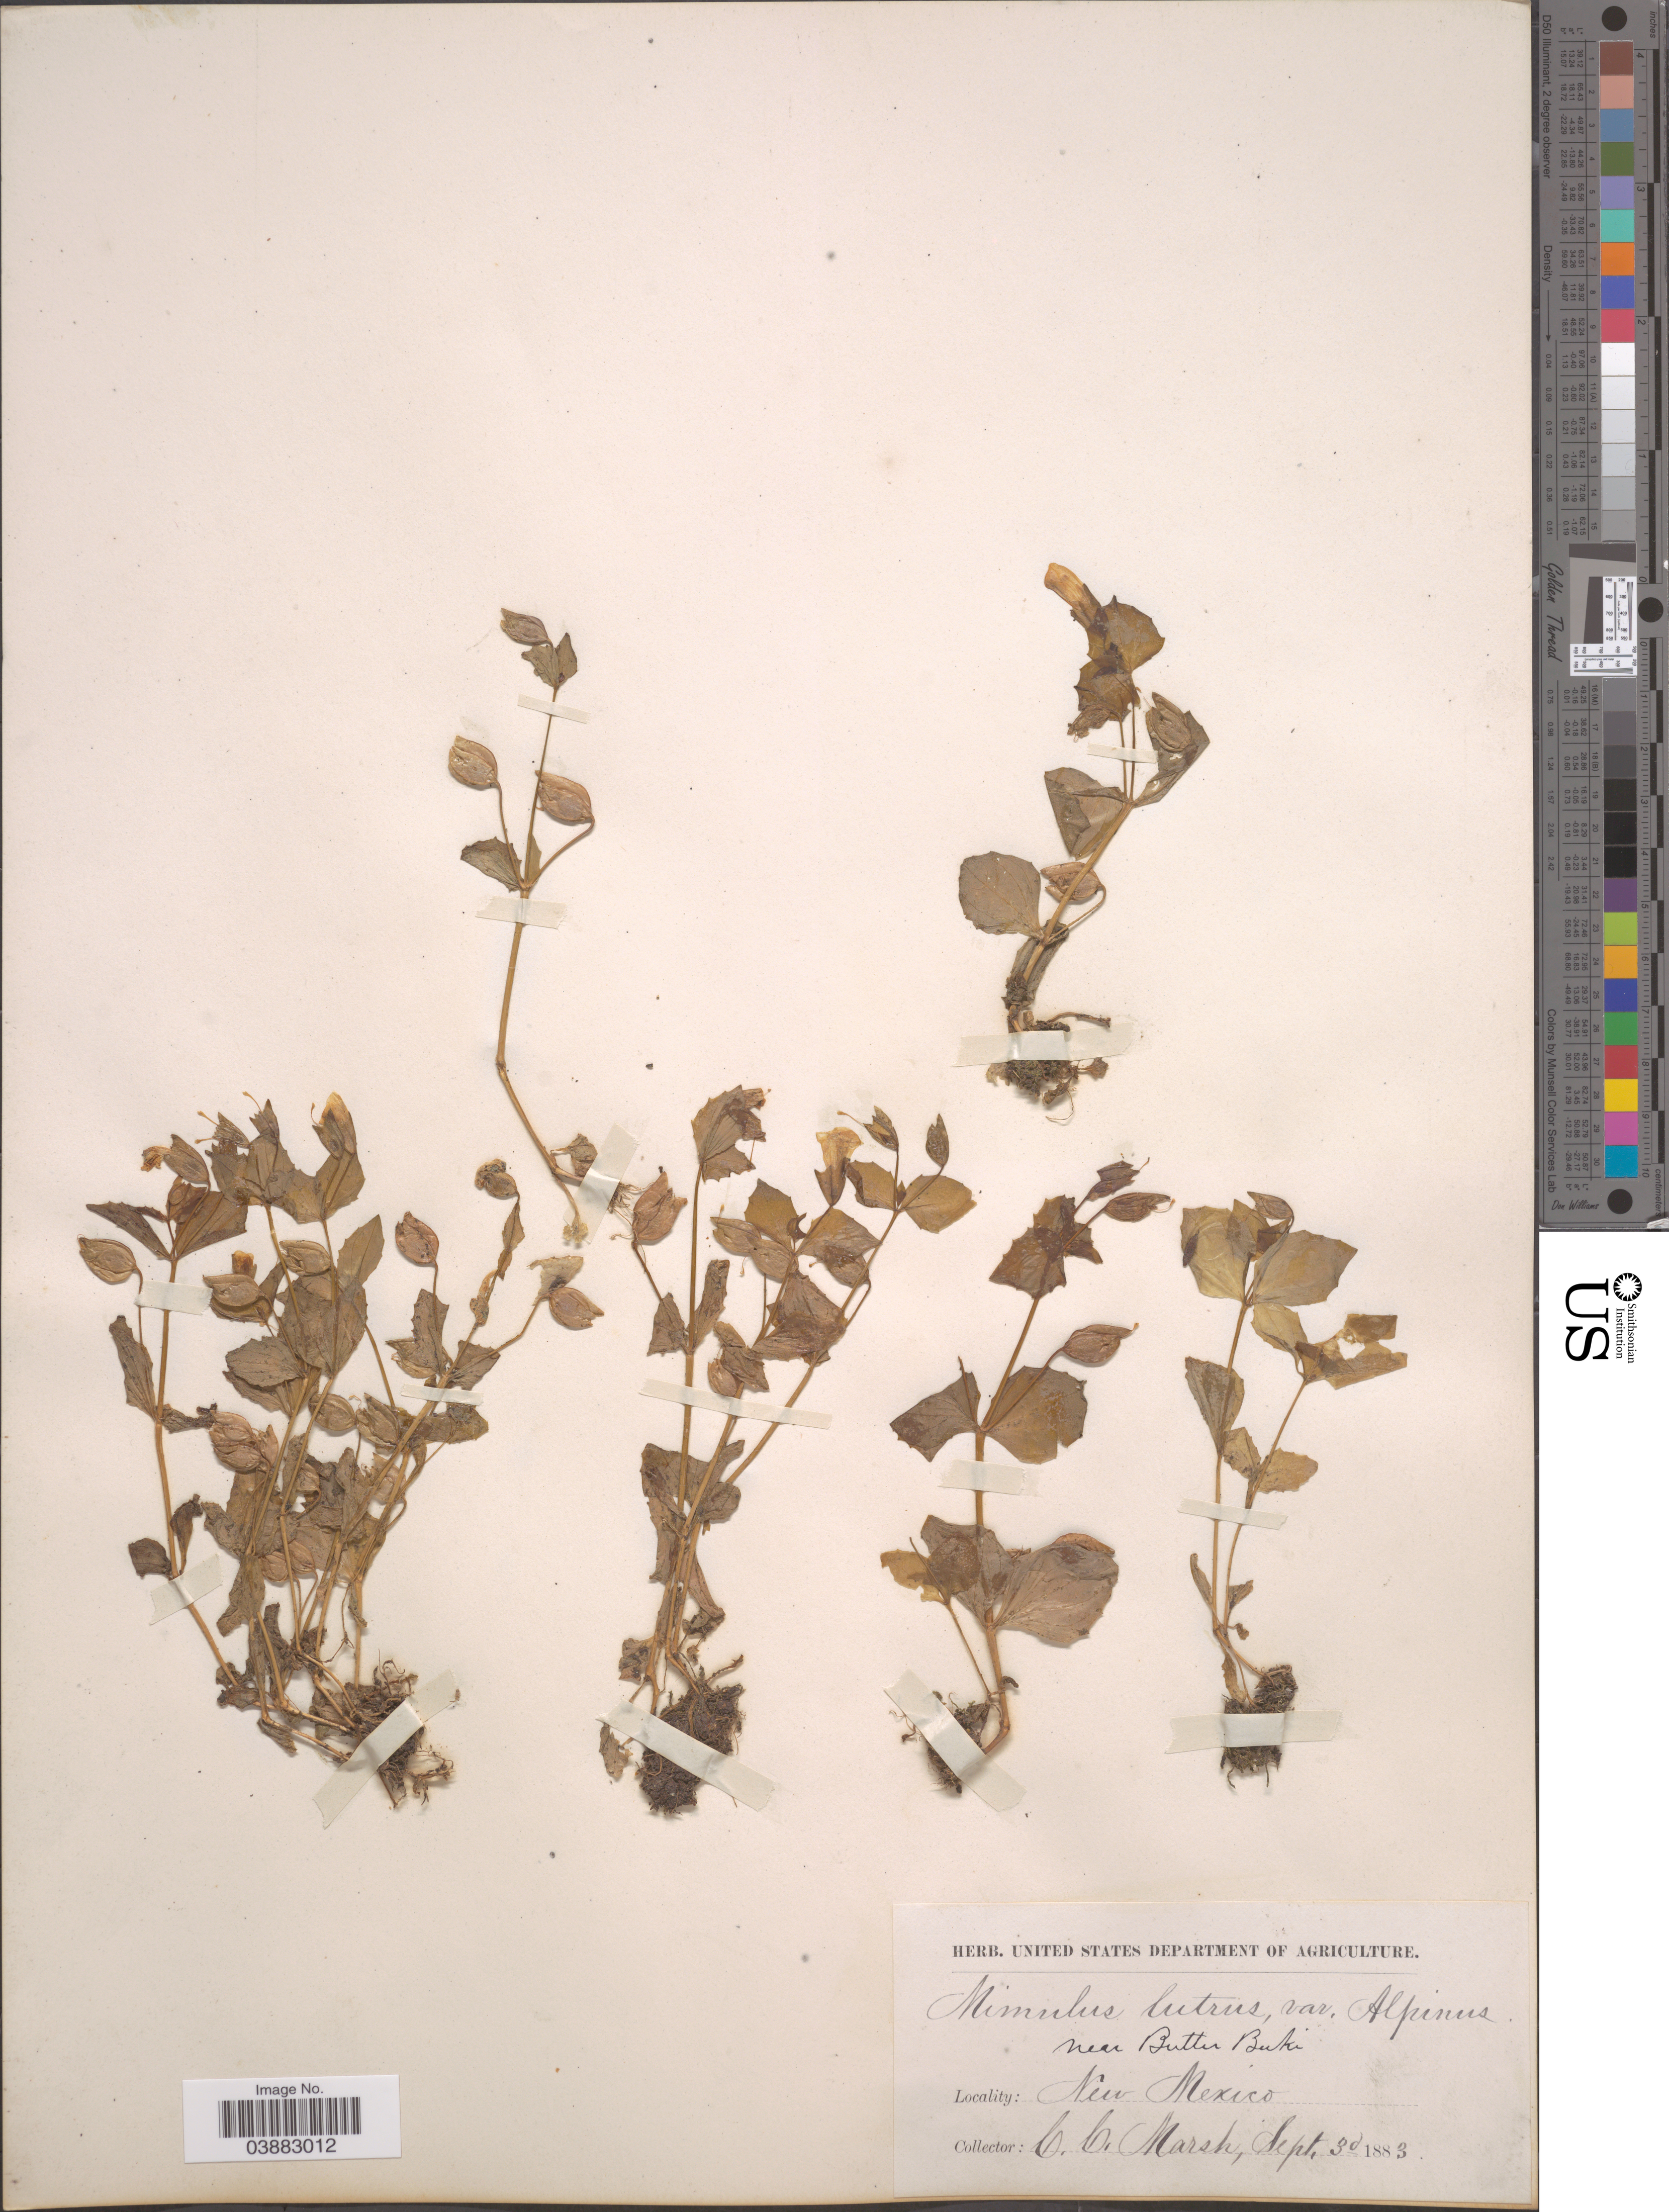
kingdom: Plantae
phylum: Tracheophyta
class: Magnoliopsida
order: Lamiales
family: Phrymaceae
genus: Mimulus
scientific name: Mimulus tilingii var. caespitosus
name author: (Greene) A.L. Grant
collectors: C. C. Marsh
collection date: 1883-09-30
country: United States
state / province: New Mexico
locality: Near Butter Buki.